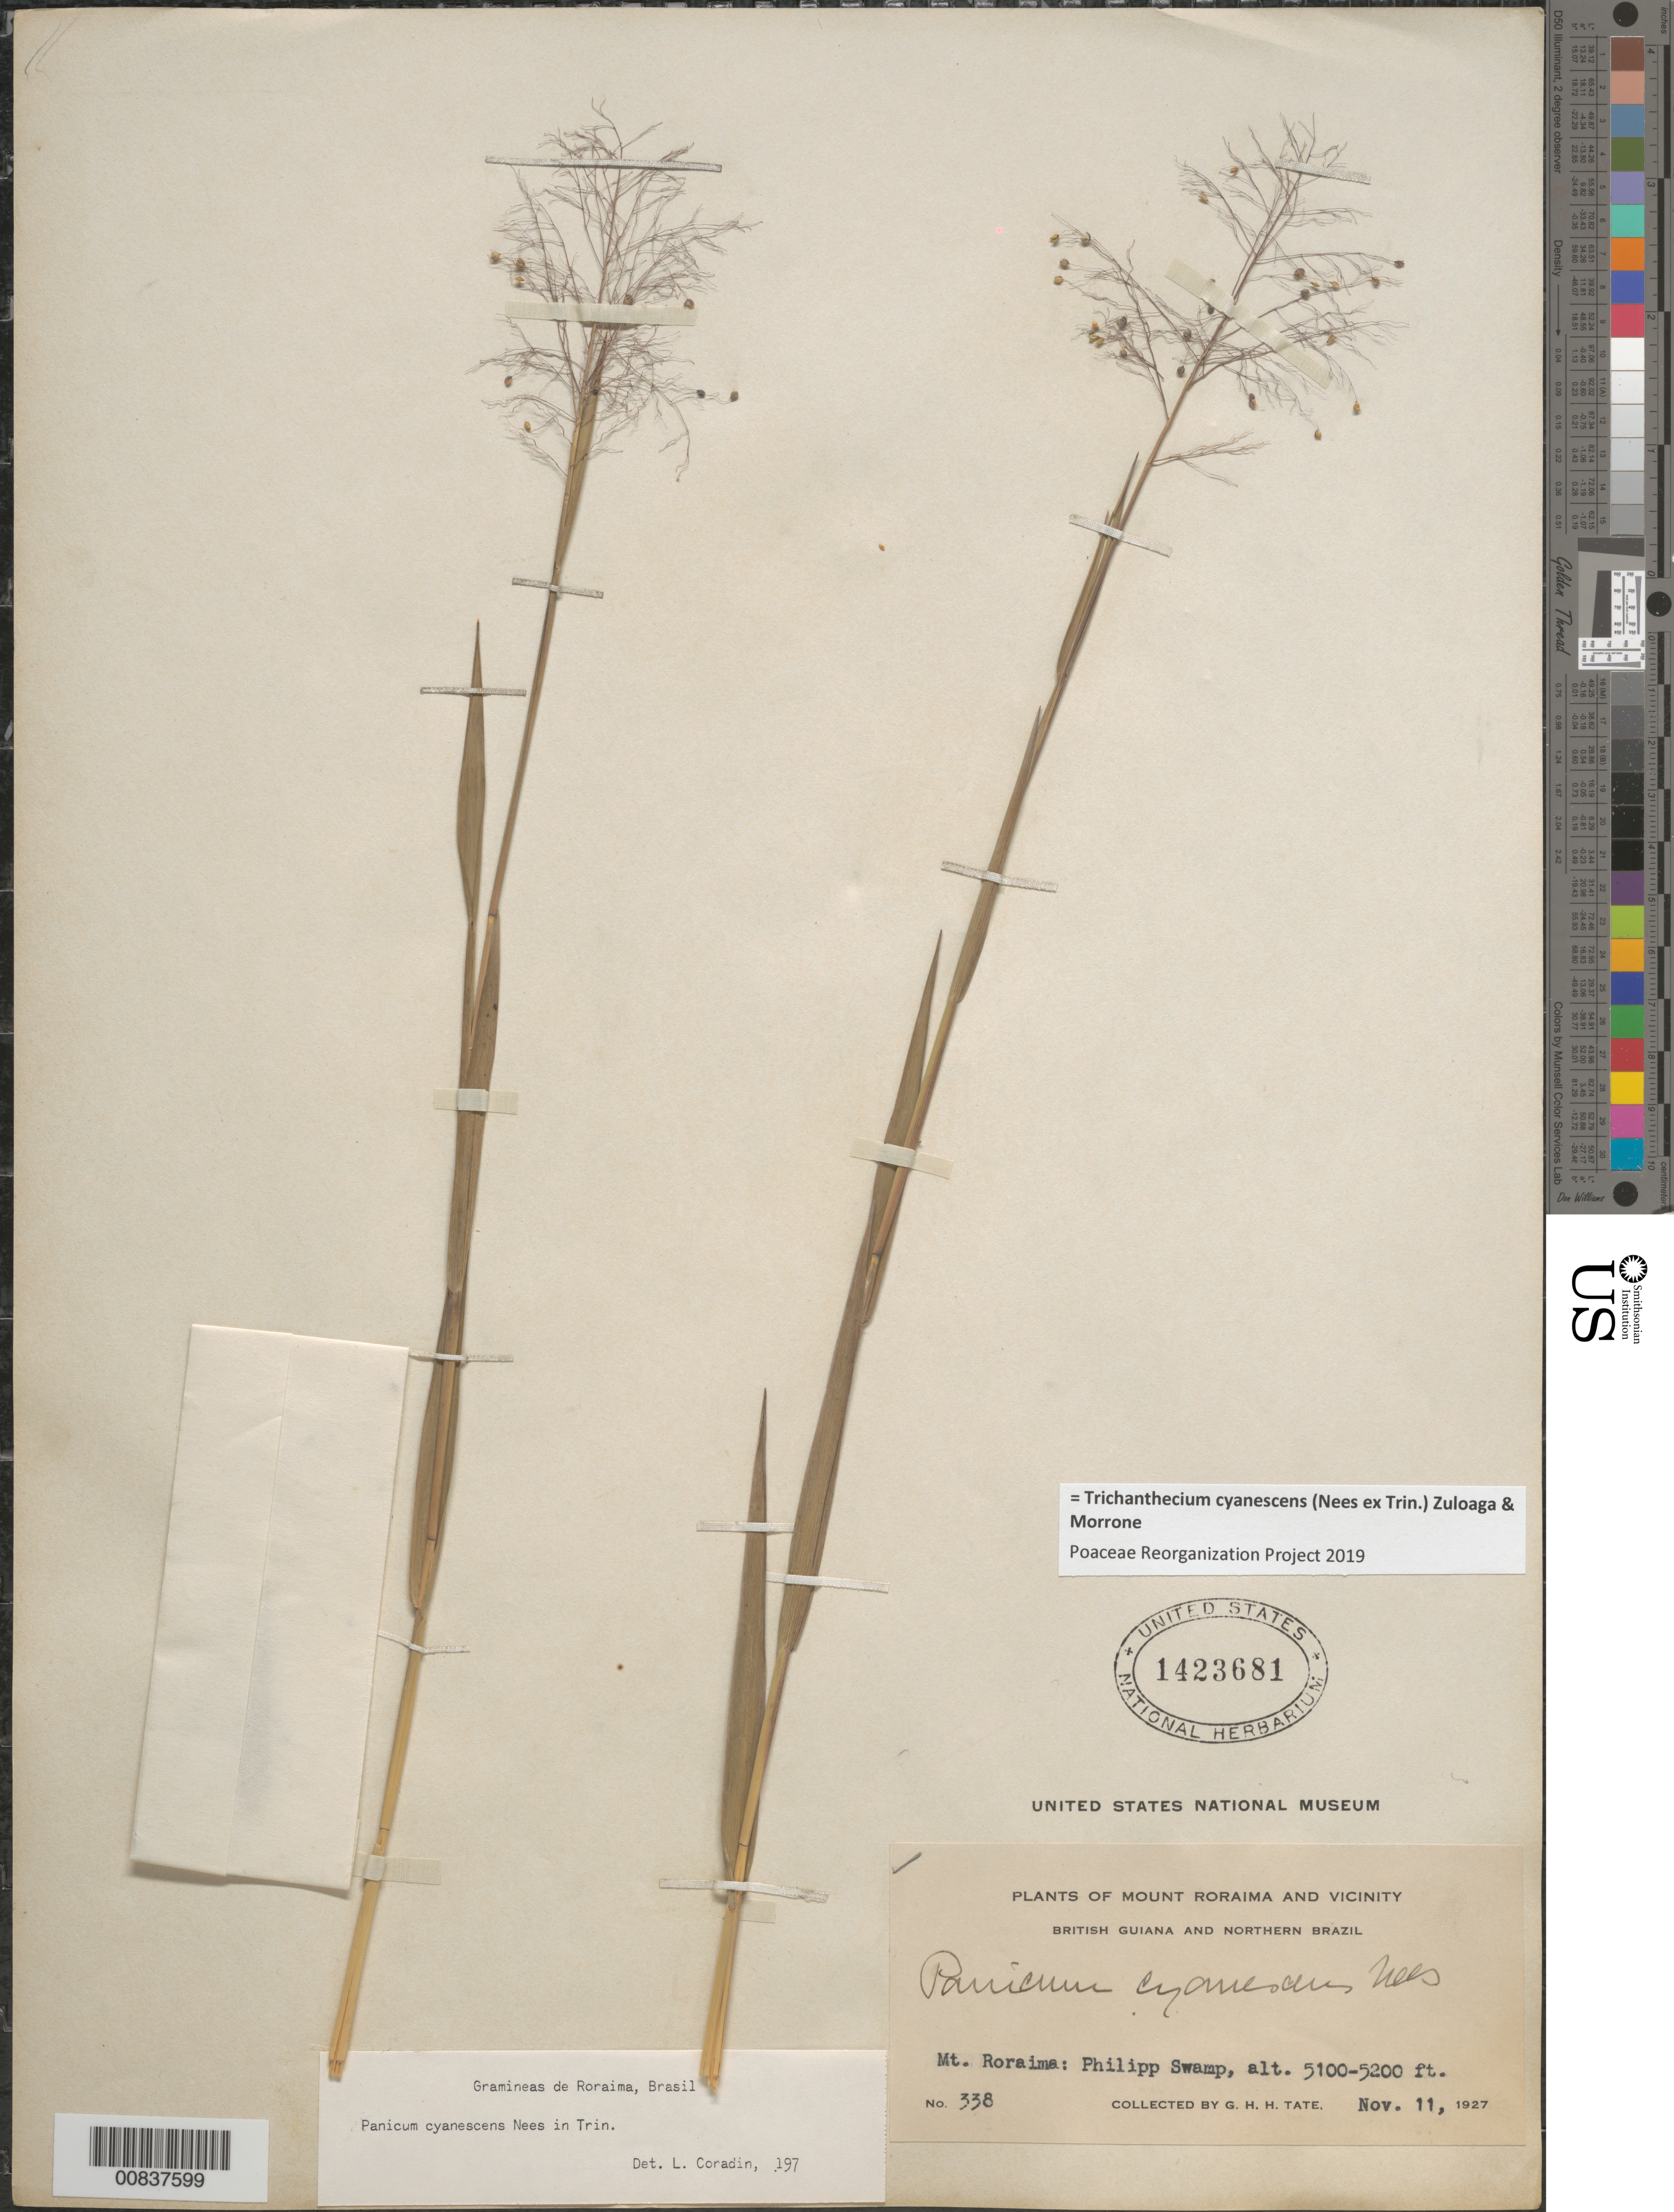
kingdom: Plantae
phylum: Tracheophyta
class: Liliopsida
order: Poales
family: Poaceae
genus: Panicum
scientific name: Panicum cyanescens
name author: Nees ex Trin.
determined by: Coradin, L.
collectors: G. H. H.Tate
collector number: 338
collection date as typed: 11-Nov-27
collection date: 1927-11-11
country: Guyana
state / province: Cuyuni-Mazaruni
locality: Mt. Roraima, near Philipp Camp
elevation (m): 1554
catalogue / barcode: US 1423681